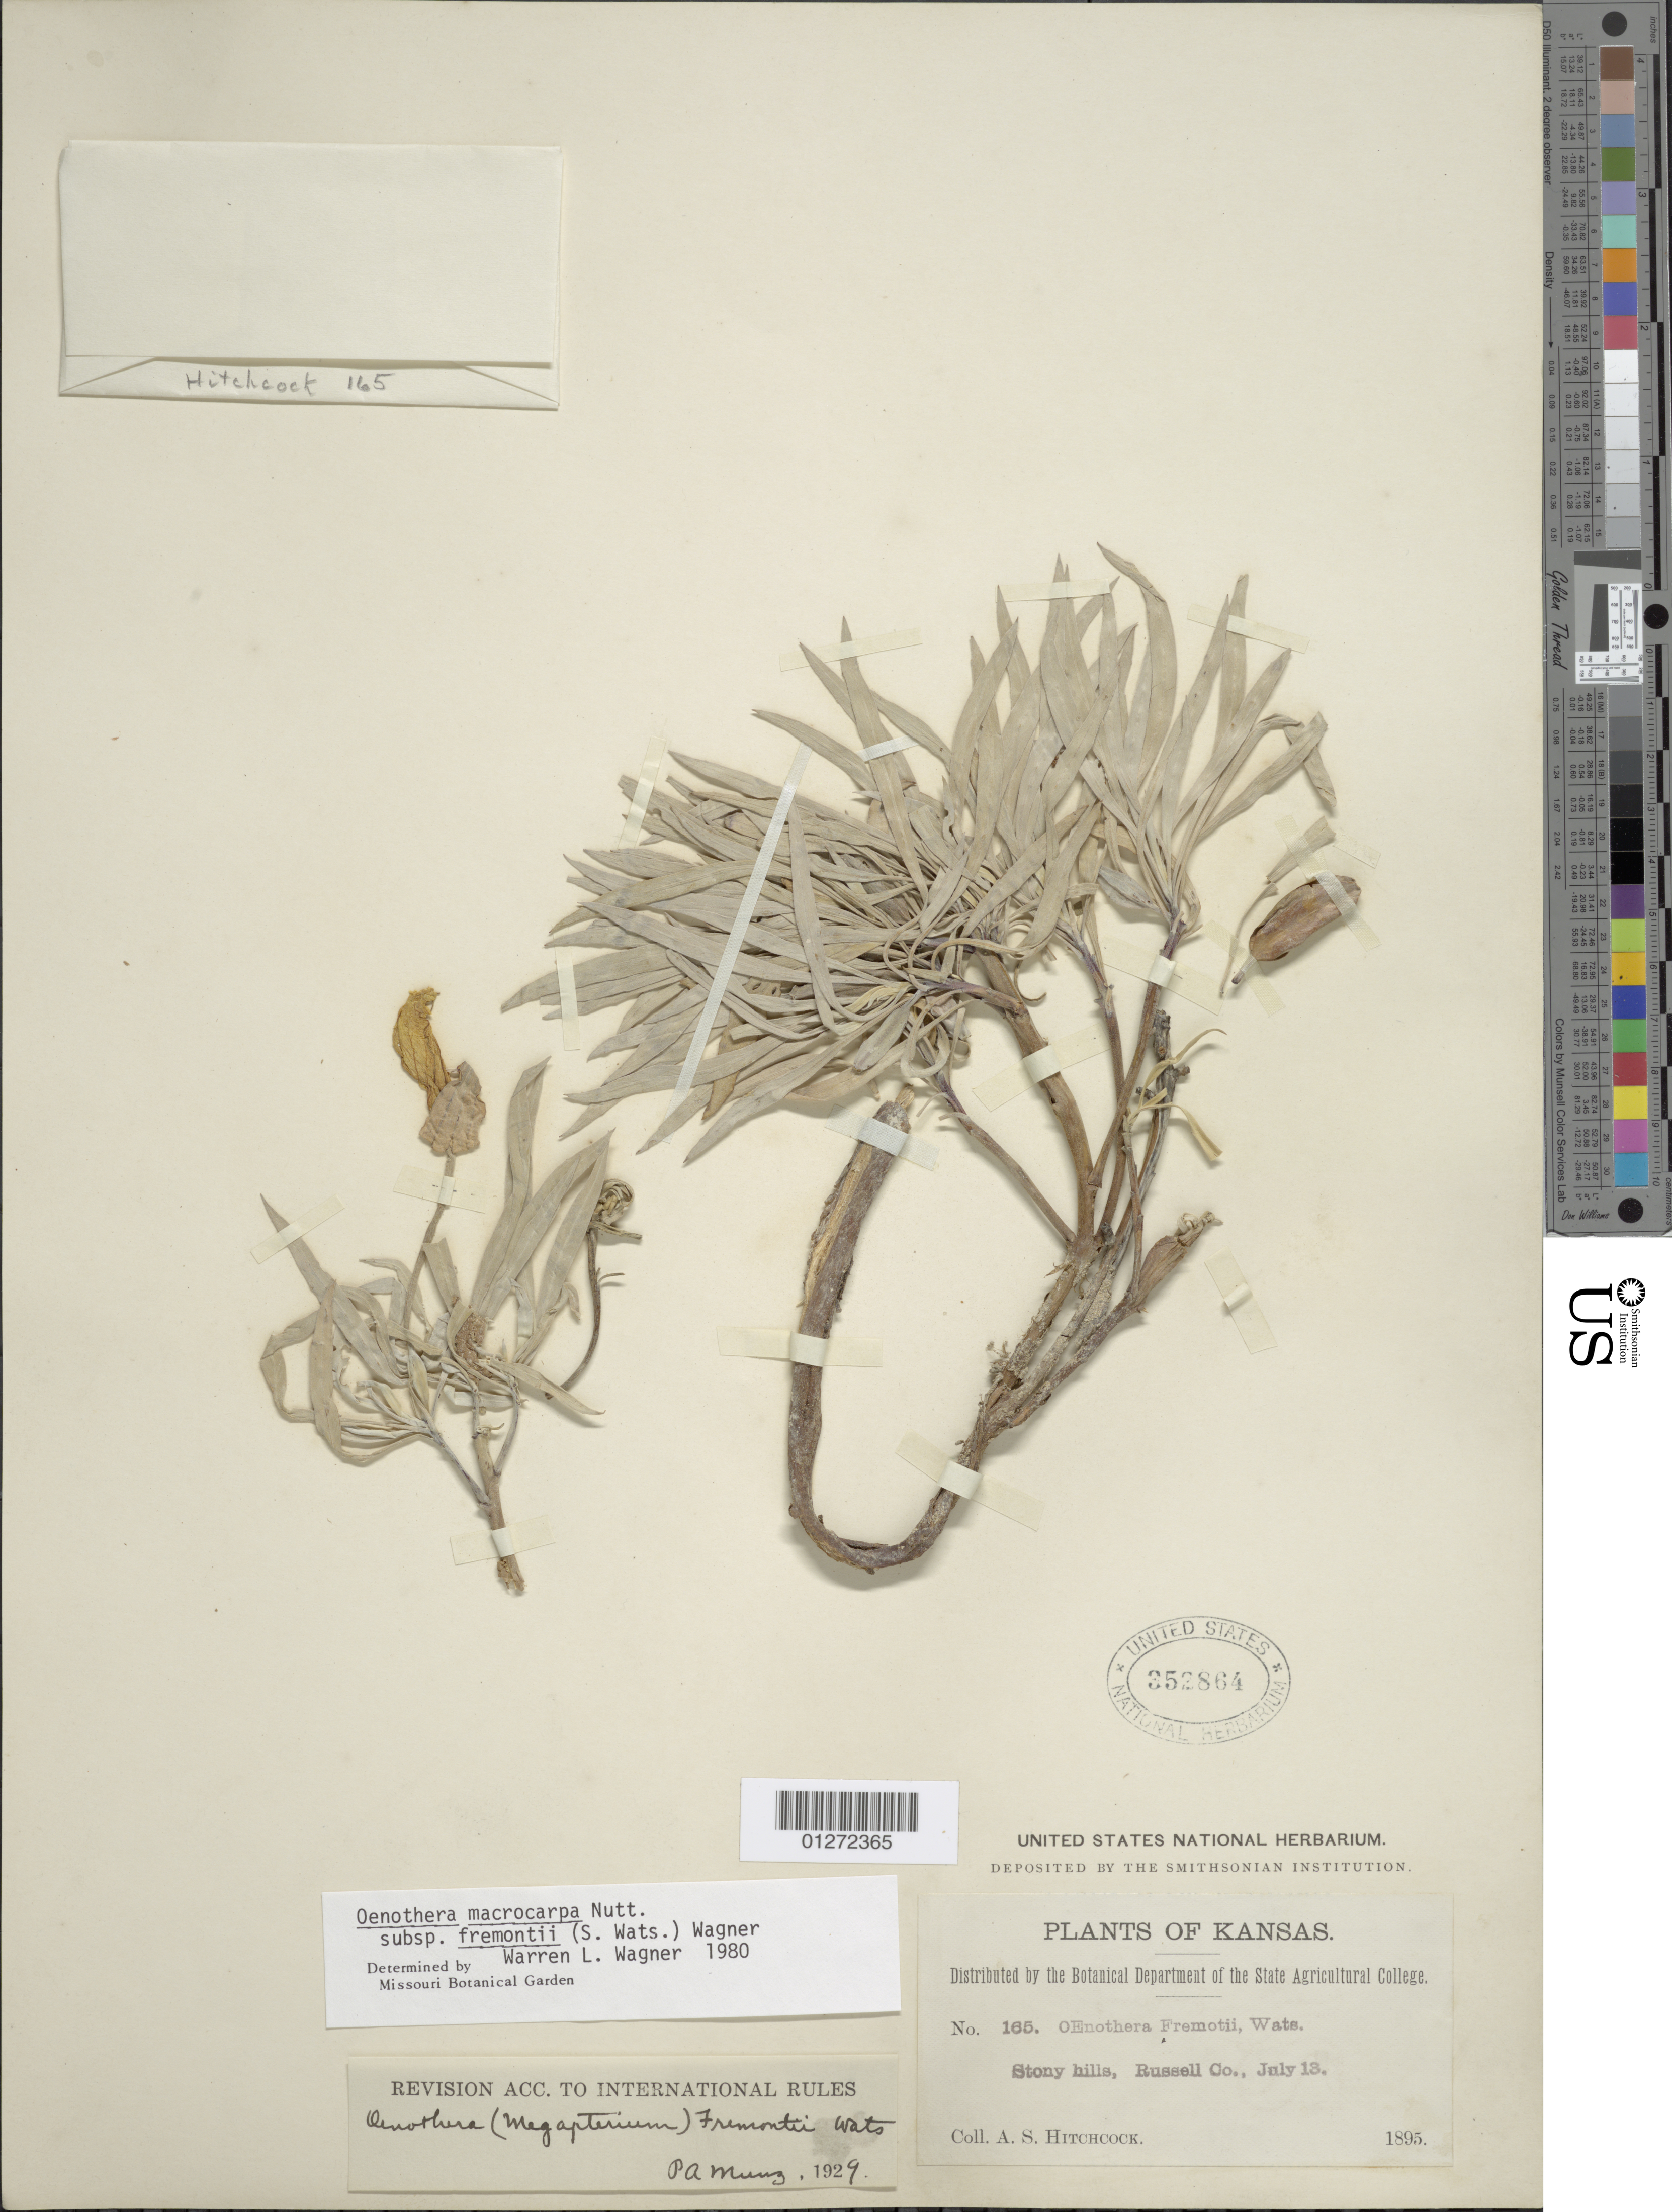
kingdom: Plantae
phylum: Tracheophyta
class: Magnoliopsida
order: Myrtales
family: Onagraceae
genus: Oenothera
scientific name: Oenothera macrocarpa subsp. fremontii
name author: (S. Watson) W.L. Wagner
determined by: Wagner, W. L., (BOT), Smithsonian Institution - National Museum of Natural History (UNITED STATES)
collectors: A. S. Hitchcock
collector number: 165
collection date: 1895-07-13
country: United States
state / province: Kansas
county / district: Russell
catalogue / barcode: US 352864